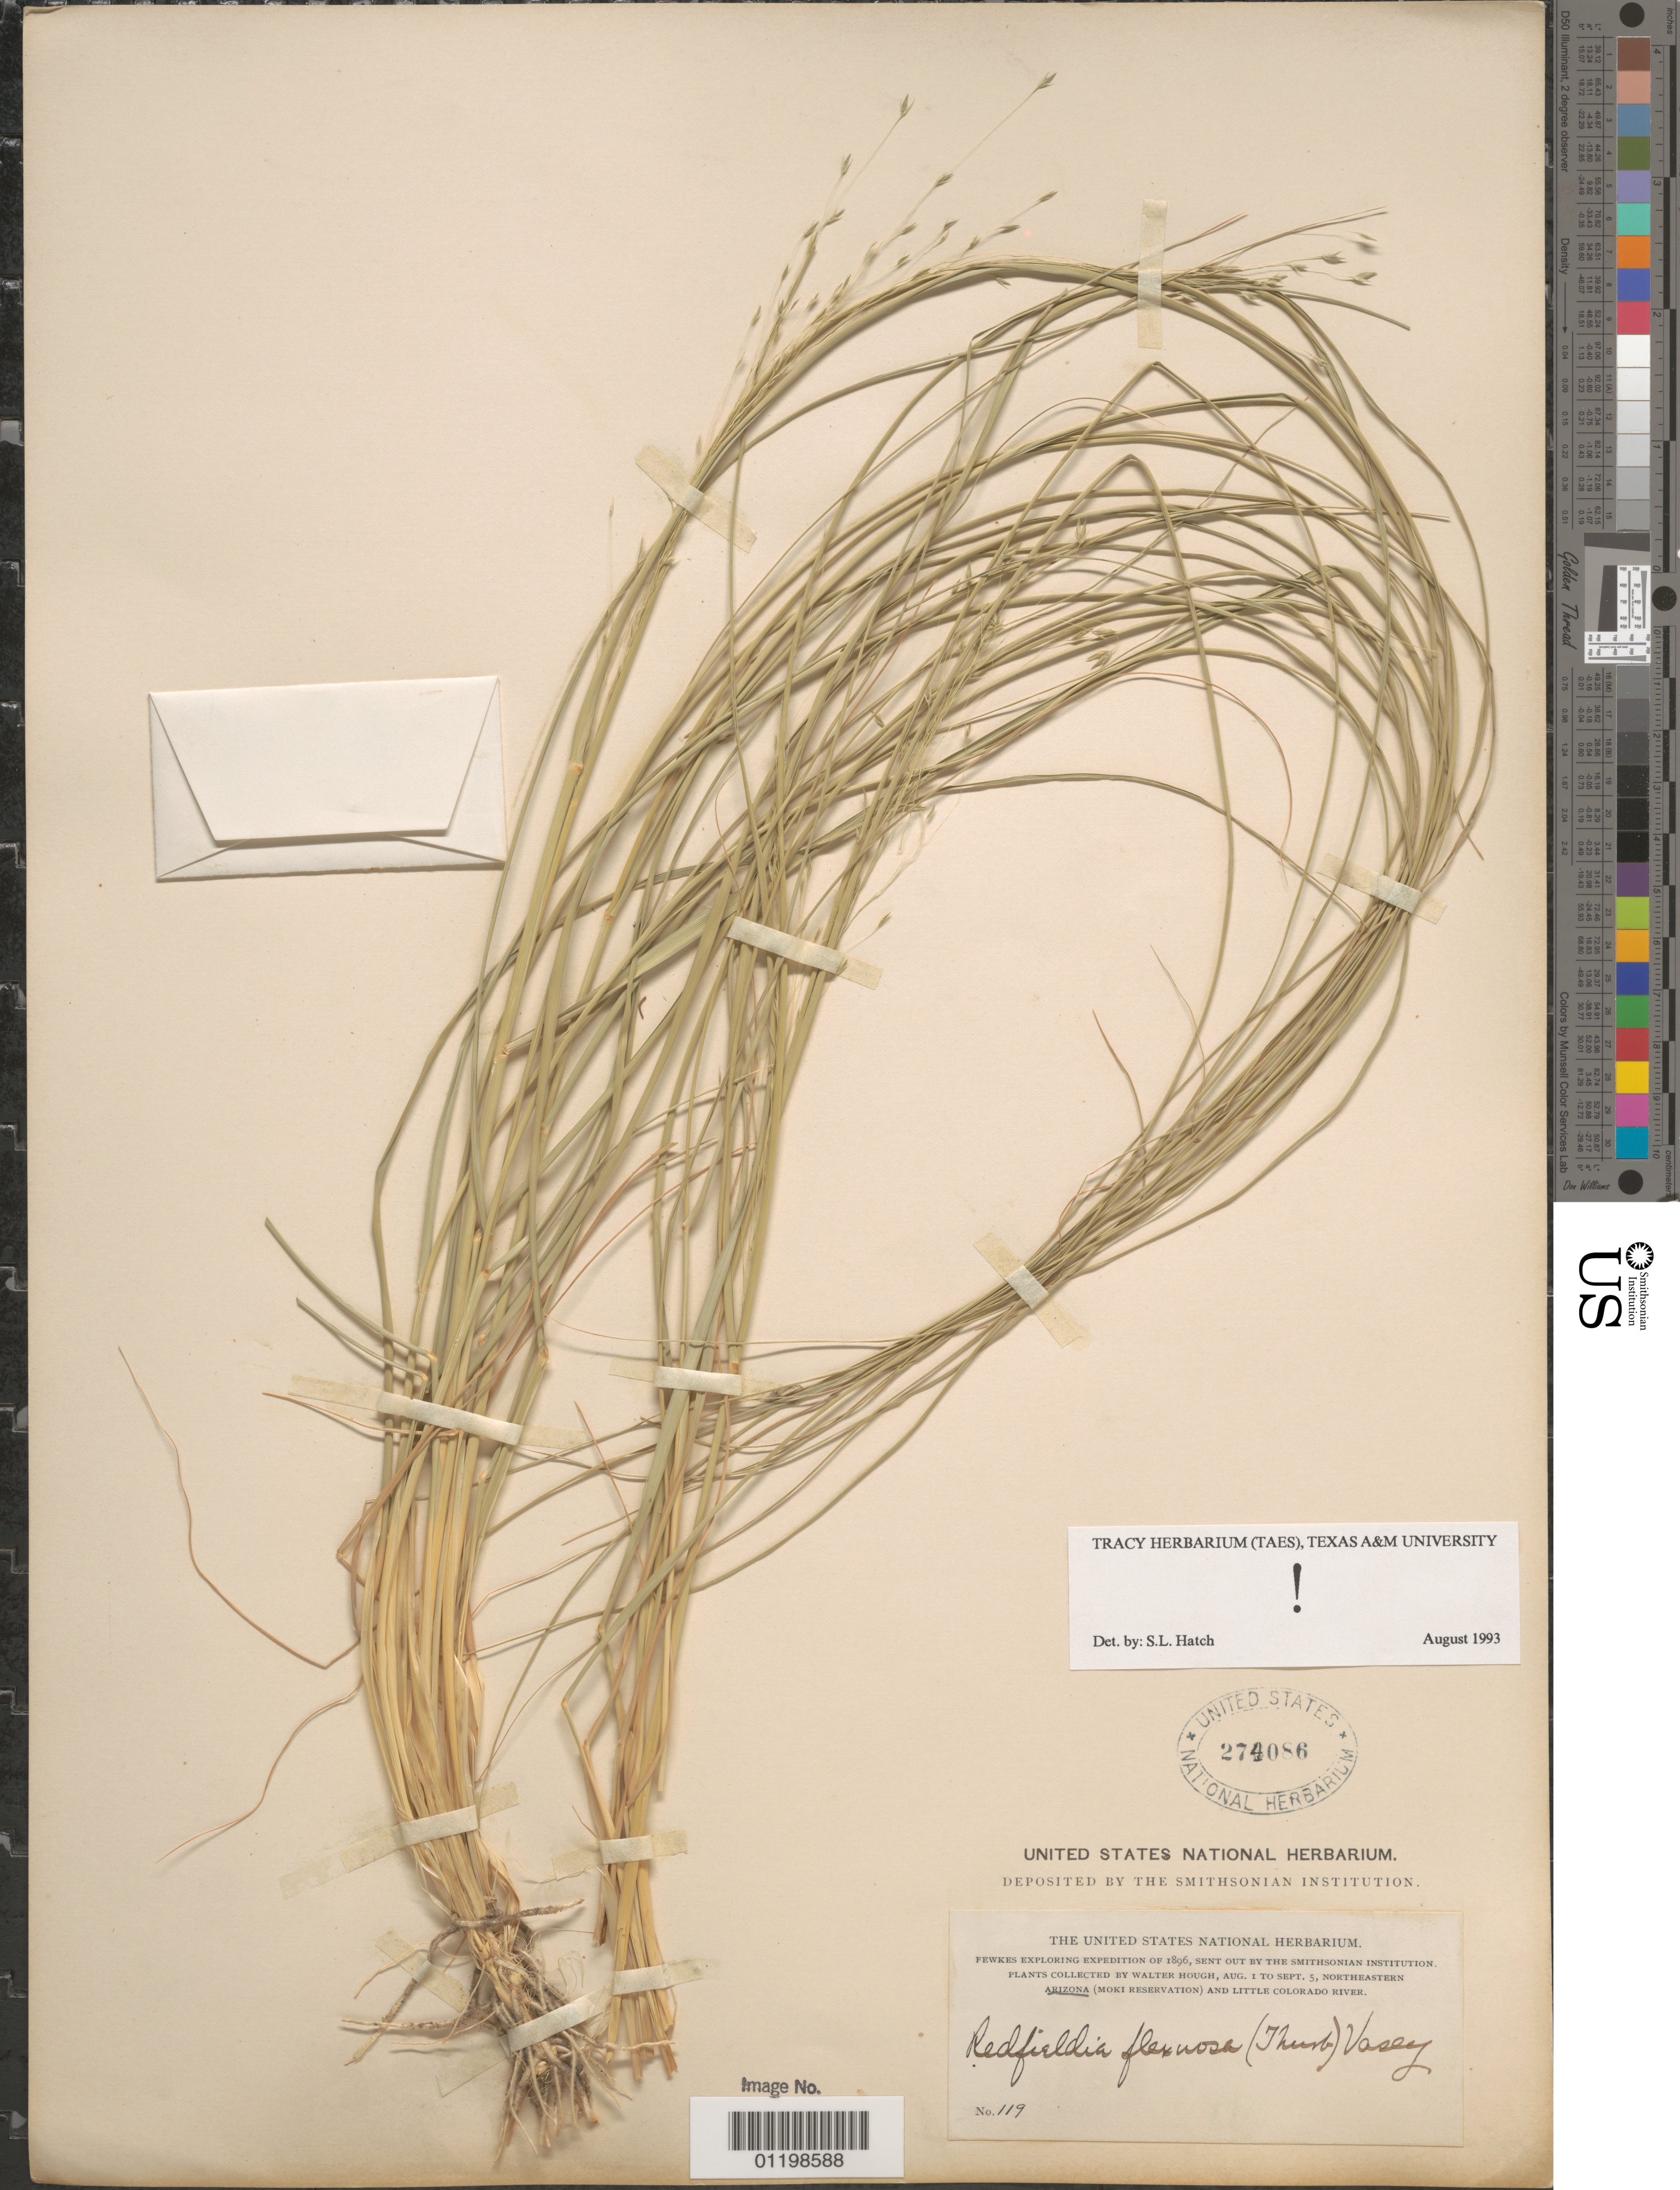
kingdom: Plantae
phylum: Tracheophyta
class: Liliopsida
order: Poales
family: Poaceae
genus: Redfieldia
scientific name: Redfieldia flexuosa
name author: Vasey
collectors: W. Hough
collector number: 119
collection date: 1896-08-01/1896-09-05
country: United States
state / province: Arizona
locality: Moki Reservation and Little Colorado River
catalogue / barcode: US 274086